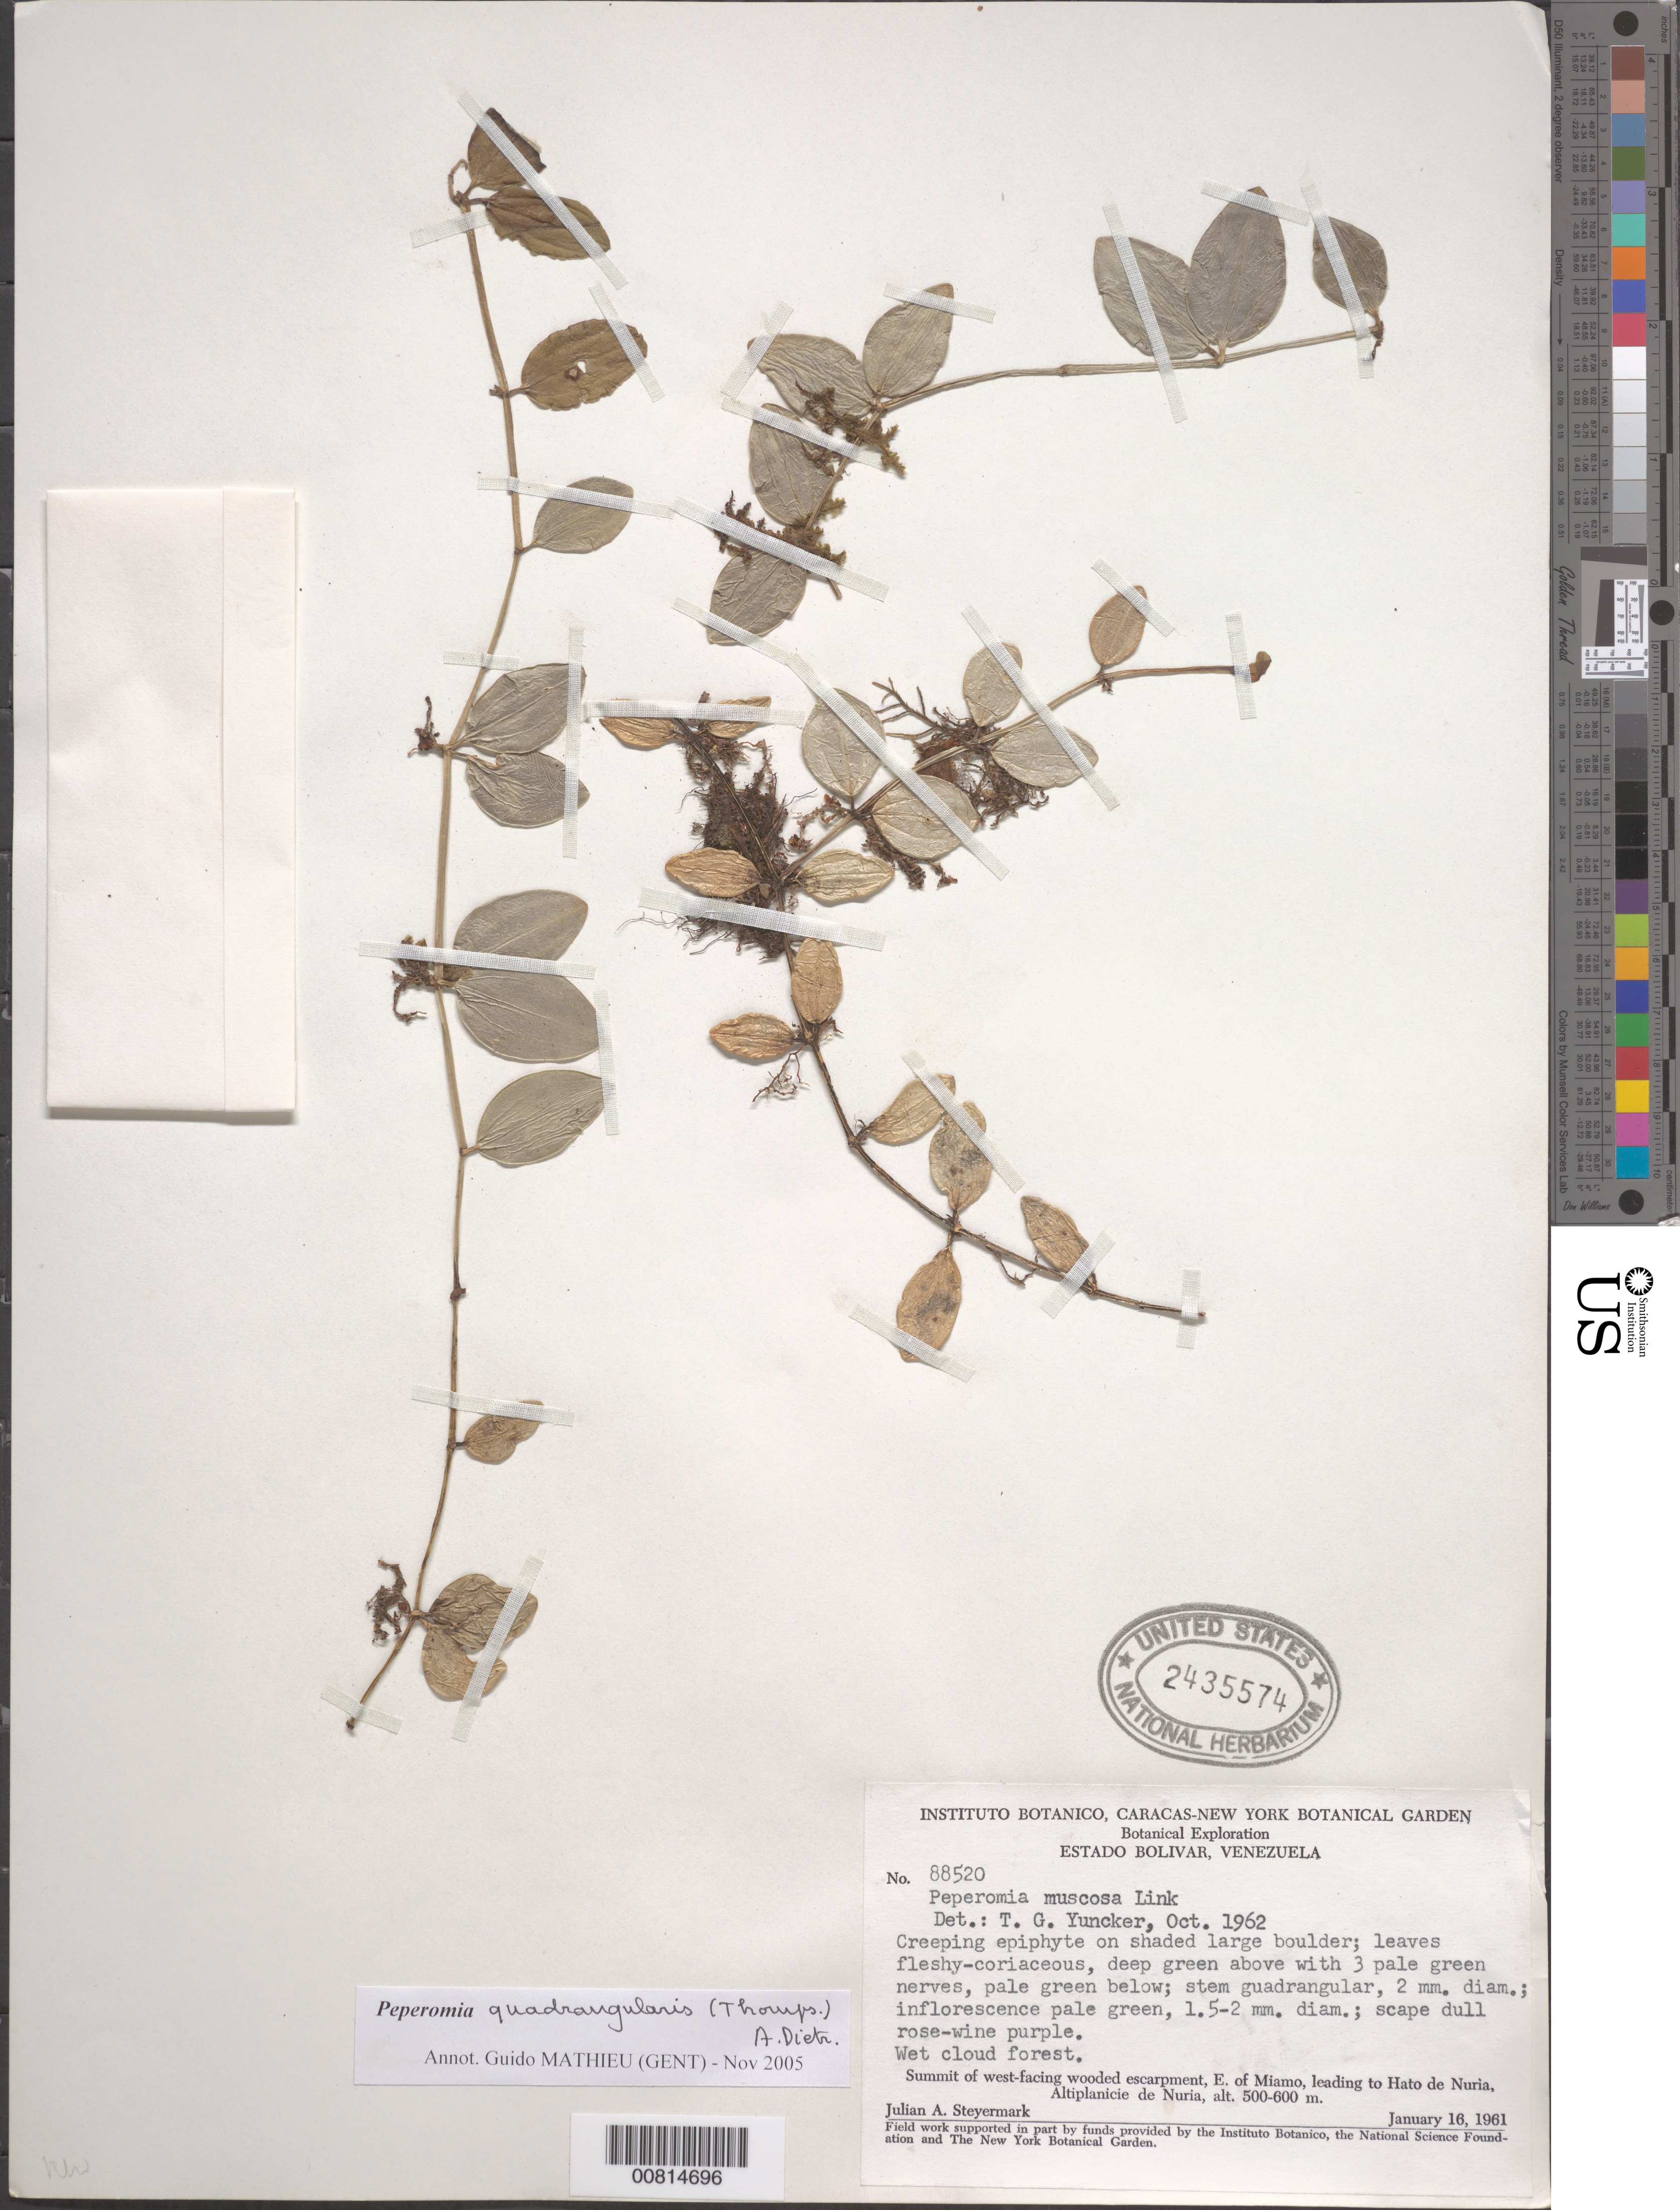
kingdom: Plantae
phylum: Tracheophyta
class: Magnoliopsida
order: Piperales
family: Piperaceae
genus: Peperomia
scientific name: Peperomia muscosa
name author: Link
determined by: Yuncker, T. G.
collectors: J. Steyermark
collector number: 88520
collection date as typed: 16-Jan-61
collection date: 1961-01-16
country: Venezuela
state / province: Bolívar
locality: Miamo, E of, leading to Hato de Nuria, Altiplanicie de Nuria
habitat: Wet cloud forest; on shaded large boulder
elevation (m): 500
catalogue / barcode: US 2435574